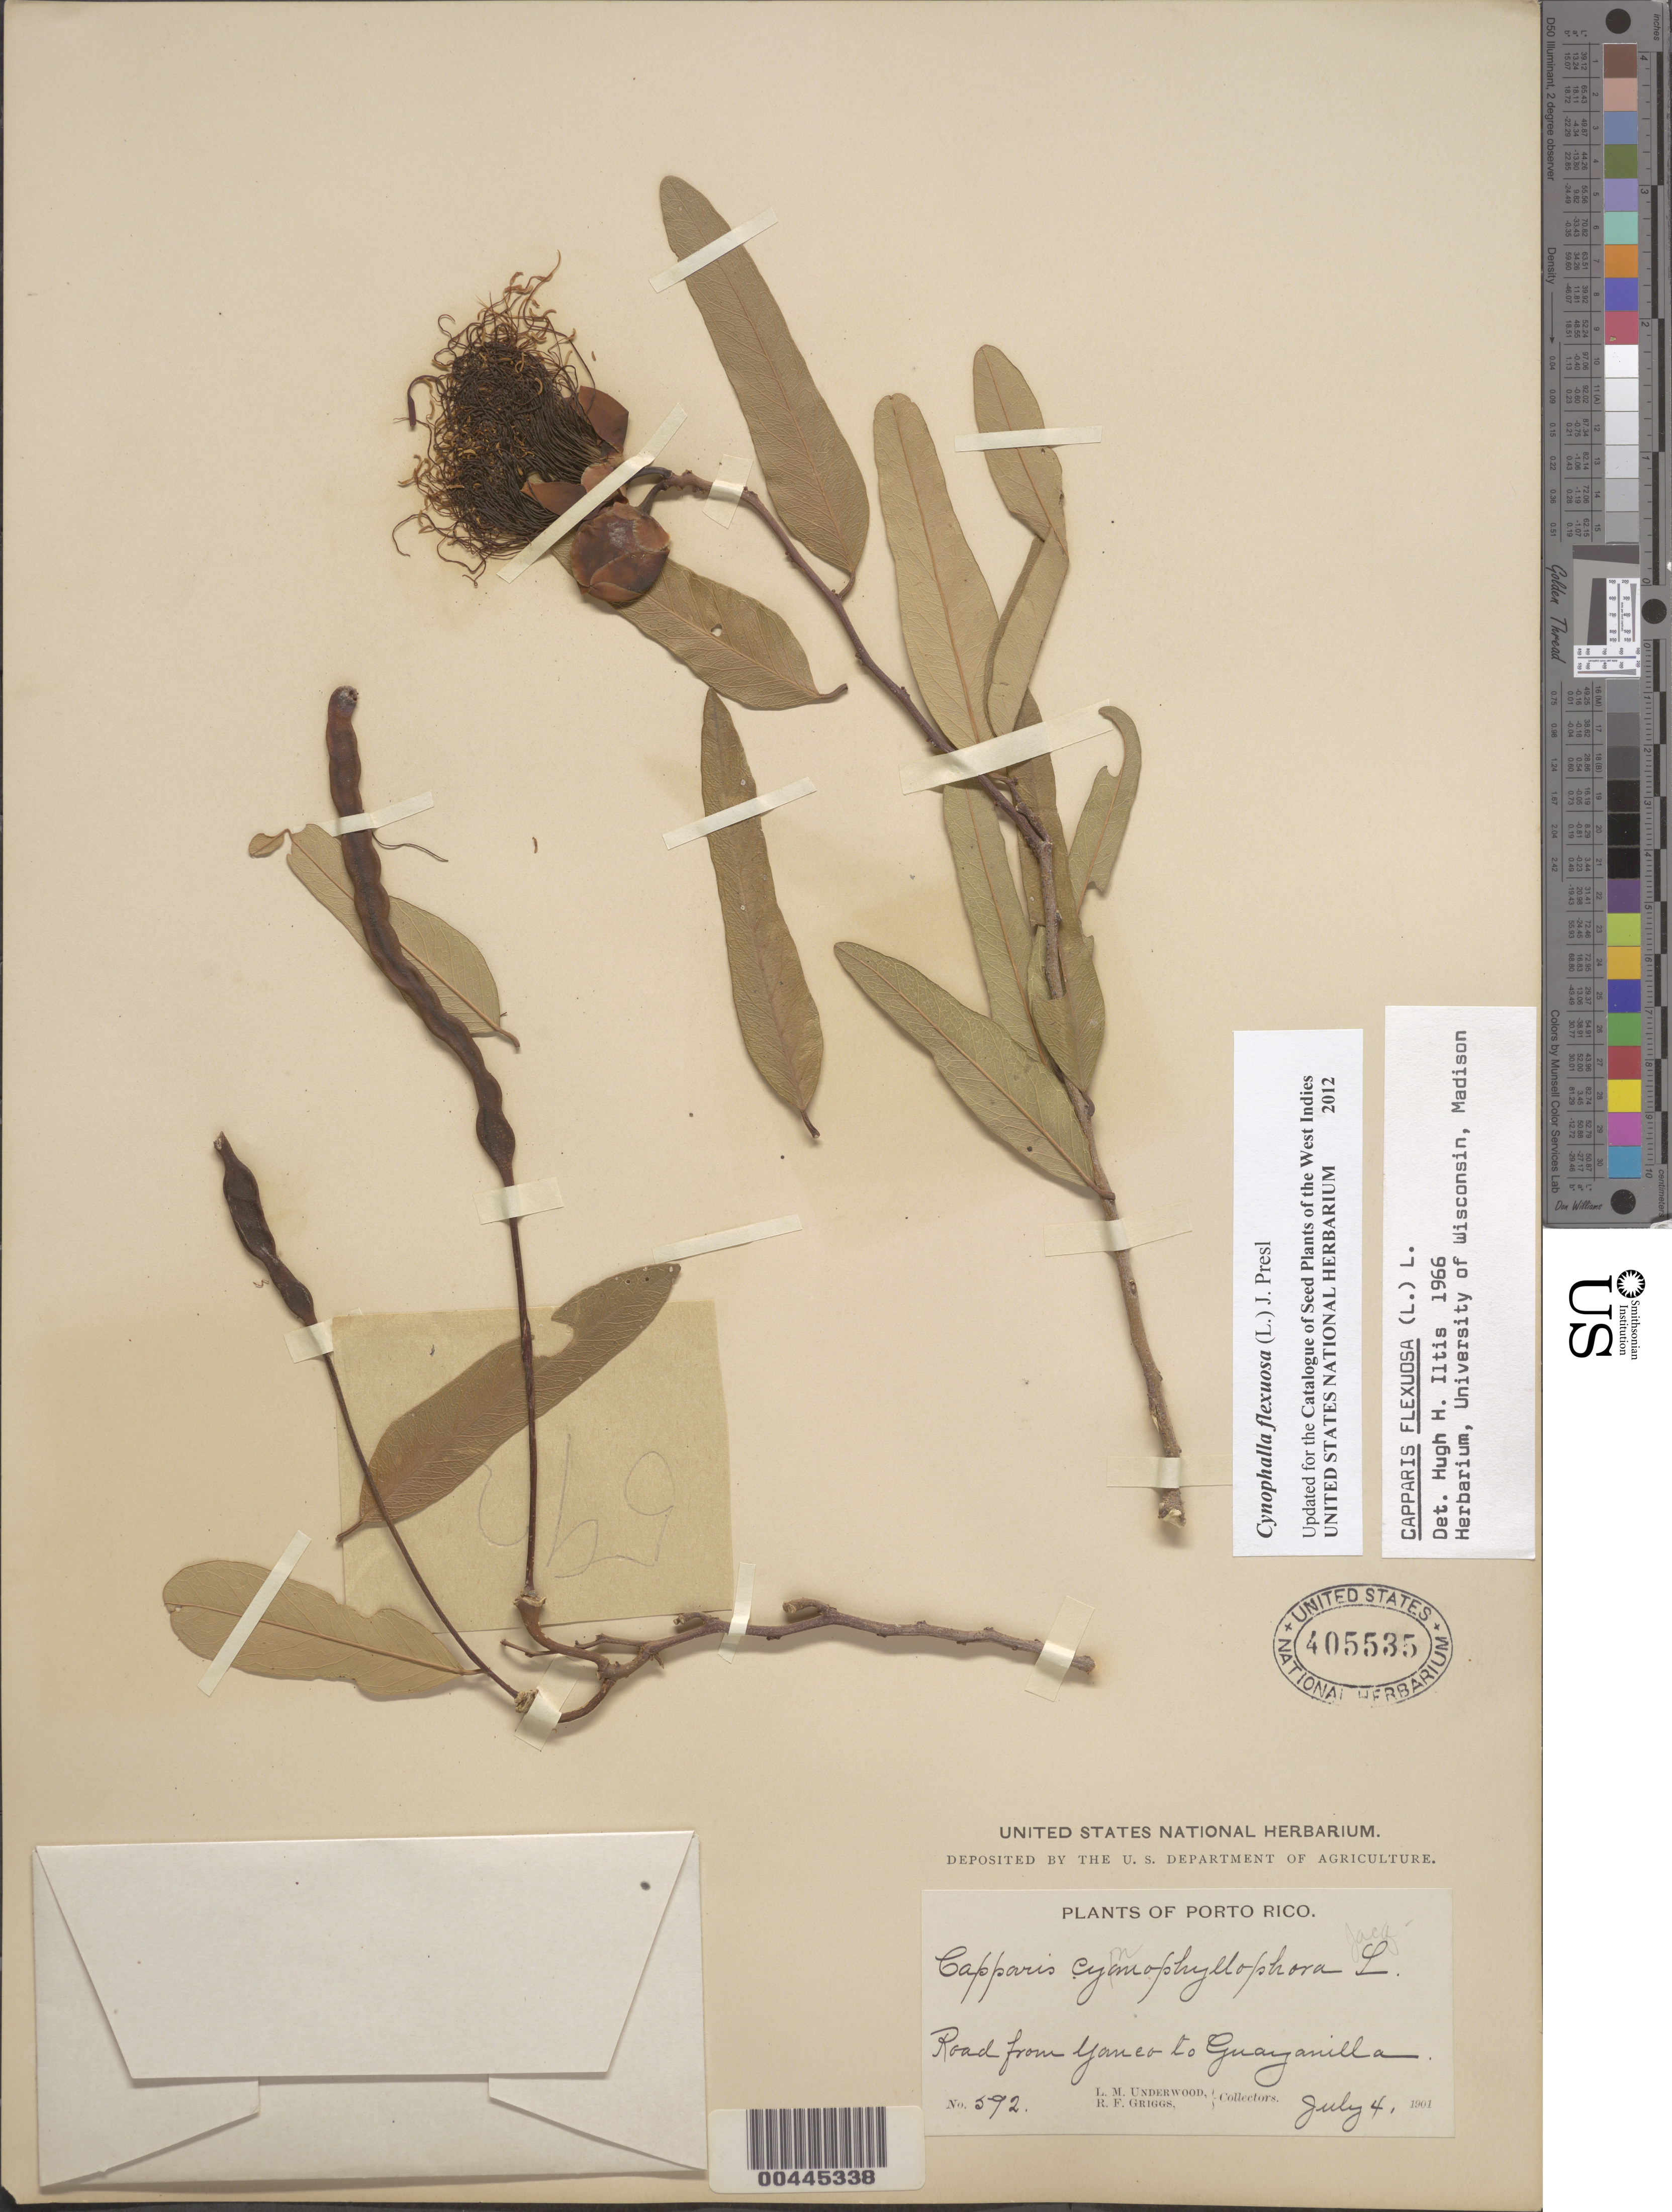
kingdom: Plantae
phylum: Tracheophyta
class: Magnoliopsida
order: Brassicales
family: Capparaceae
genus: Capparis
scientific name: Capparis flexuosa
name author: (L.) L.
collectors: L. M. Underwood & R. F. Griggs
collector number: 592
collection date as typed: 04 Jul 1901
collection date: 1901-07-04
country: Puerto Rico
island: Greater Antilles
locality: road from Yauco to Guayanilla.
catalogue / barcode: US 405535